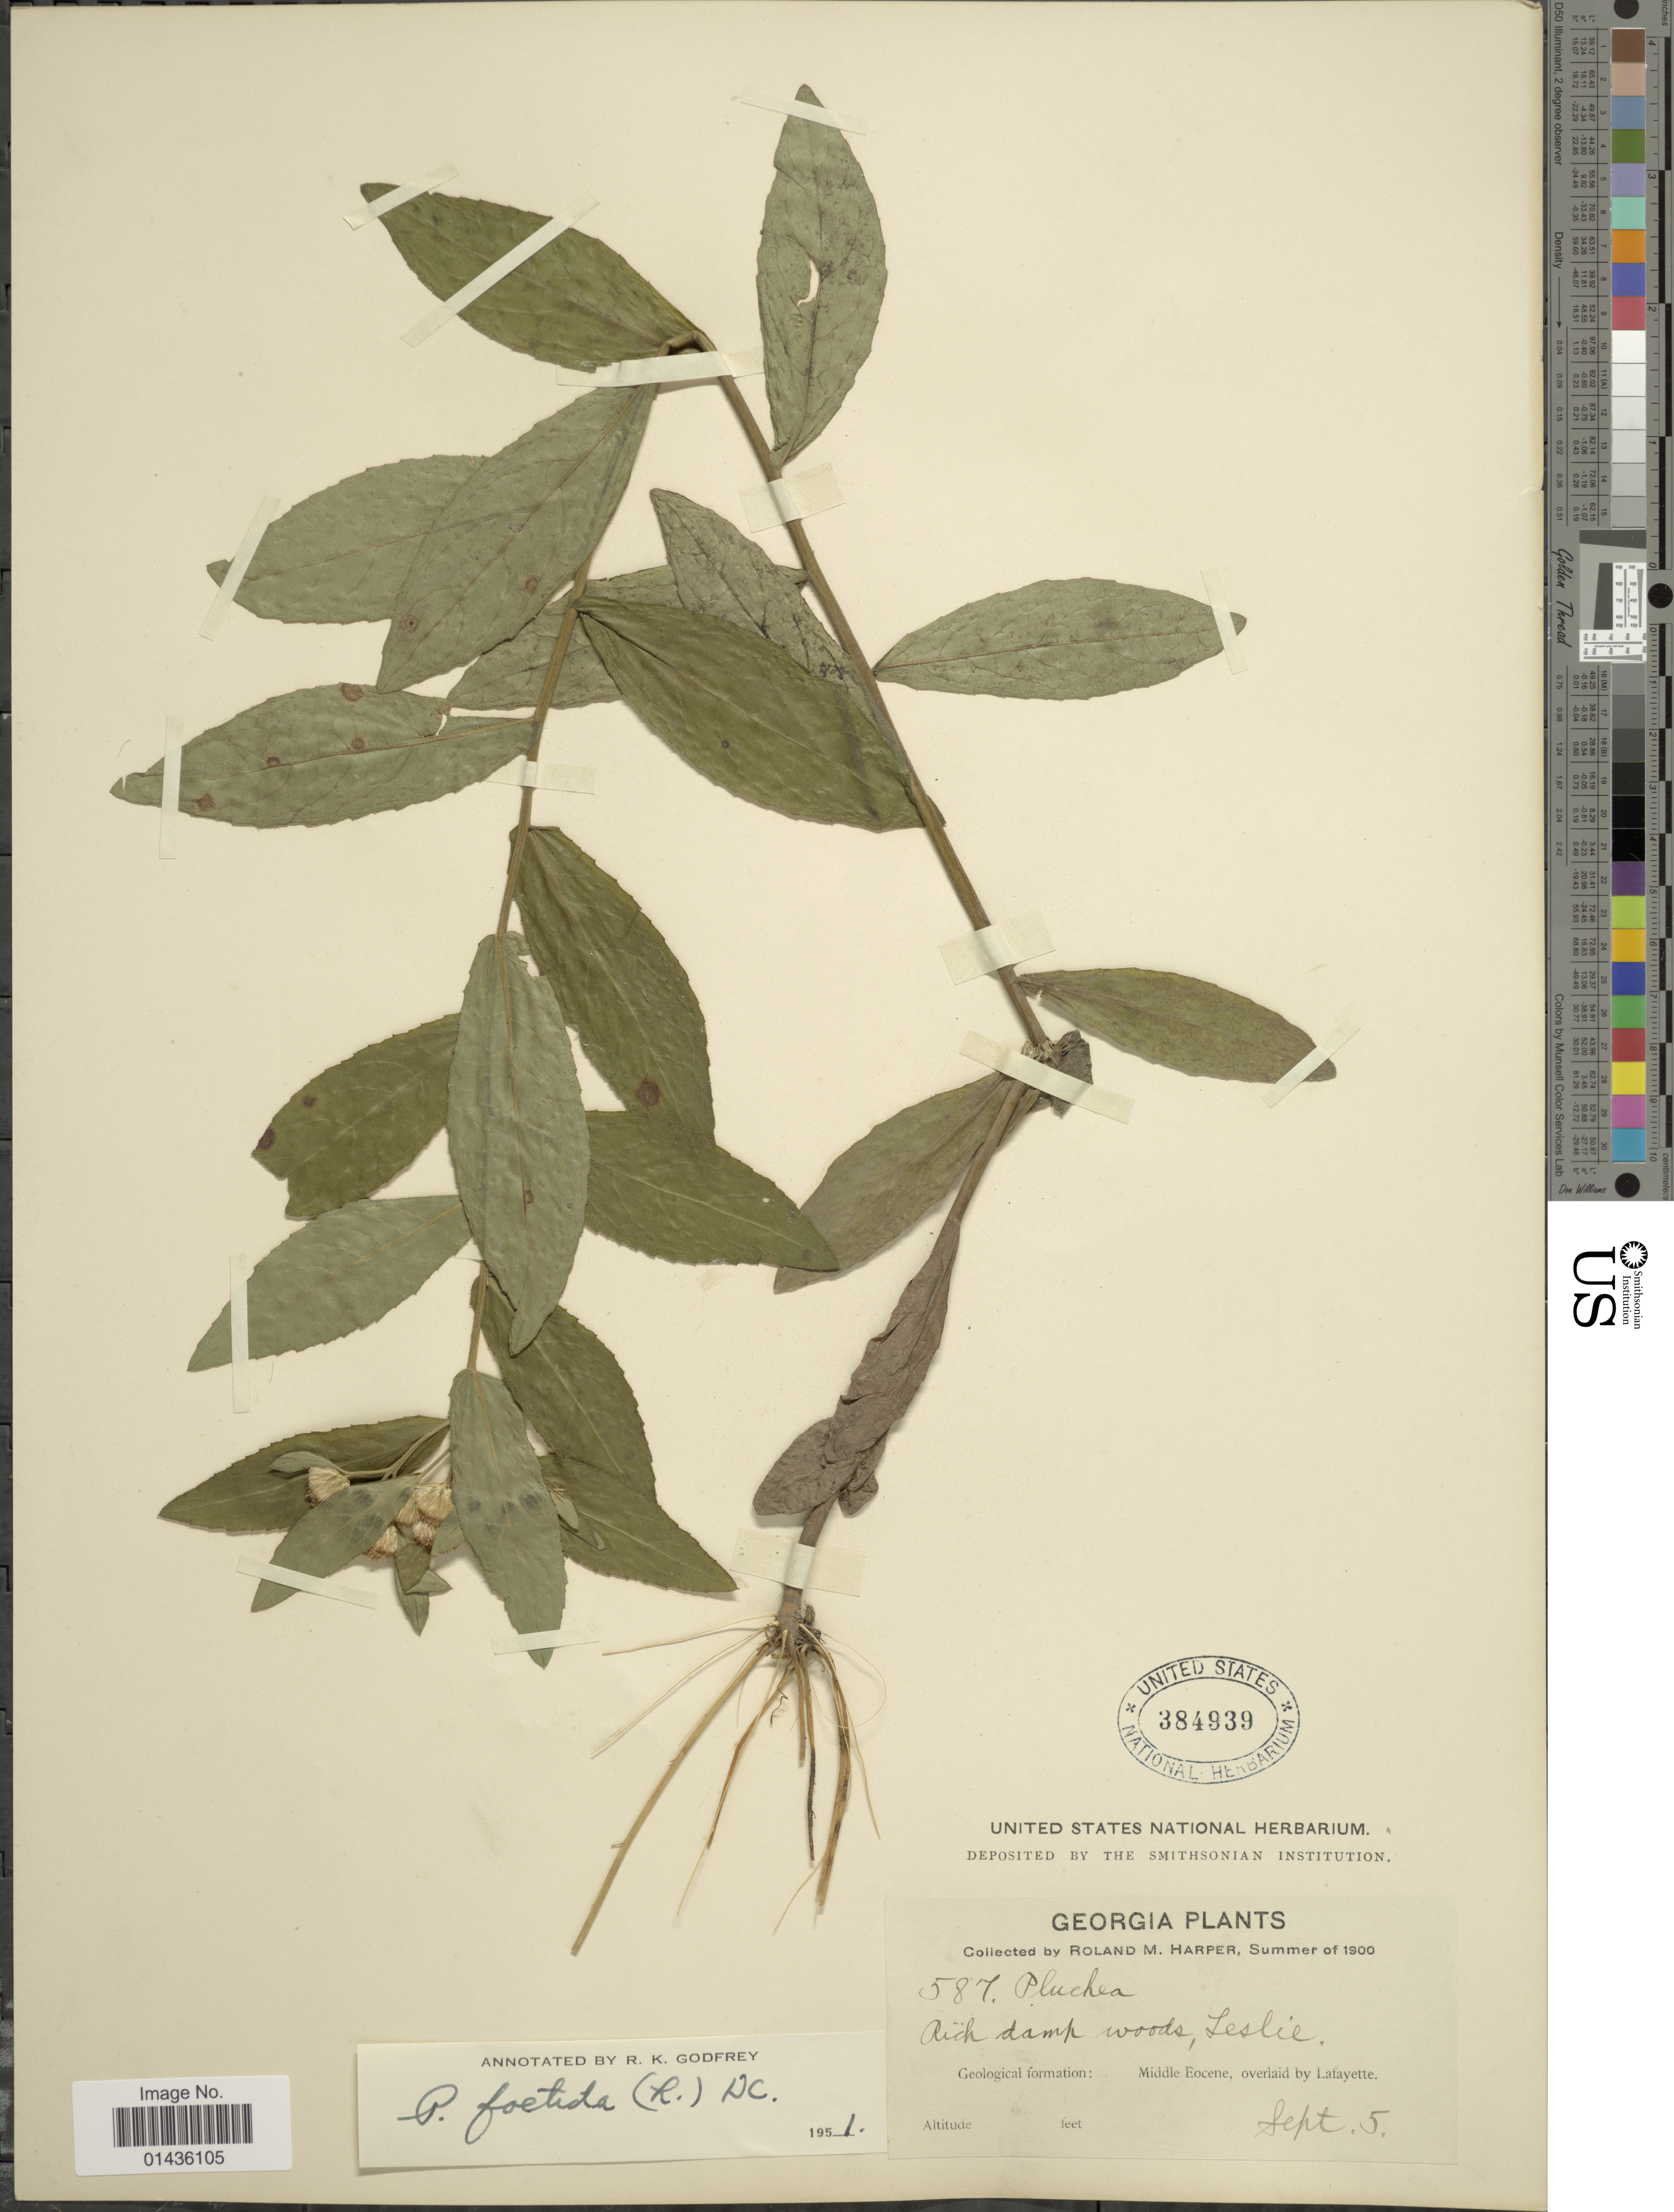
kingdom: Plantae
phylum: Tracheophyta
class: Magnoliopsida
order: Asterales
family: Asteraceae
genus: Pluchea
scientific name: Pluchea foetida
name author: (L.) DC.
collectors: R. M. Harper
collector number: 587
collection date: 1900-09-05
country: United States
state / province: Georgia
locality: Leslie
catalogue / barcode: US 384939